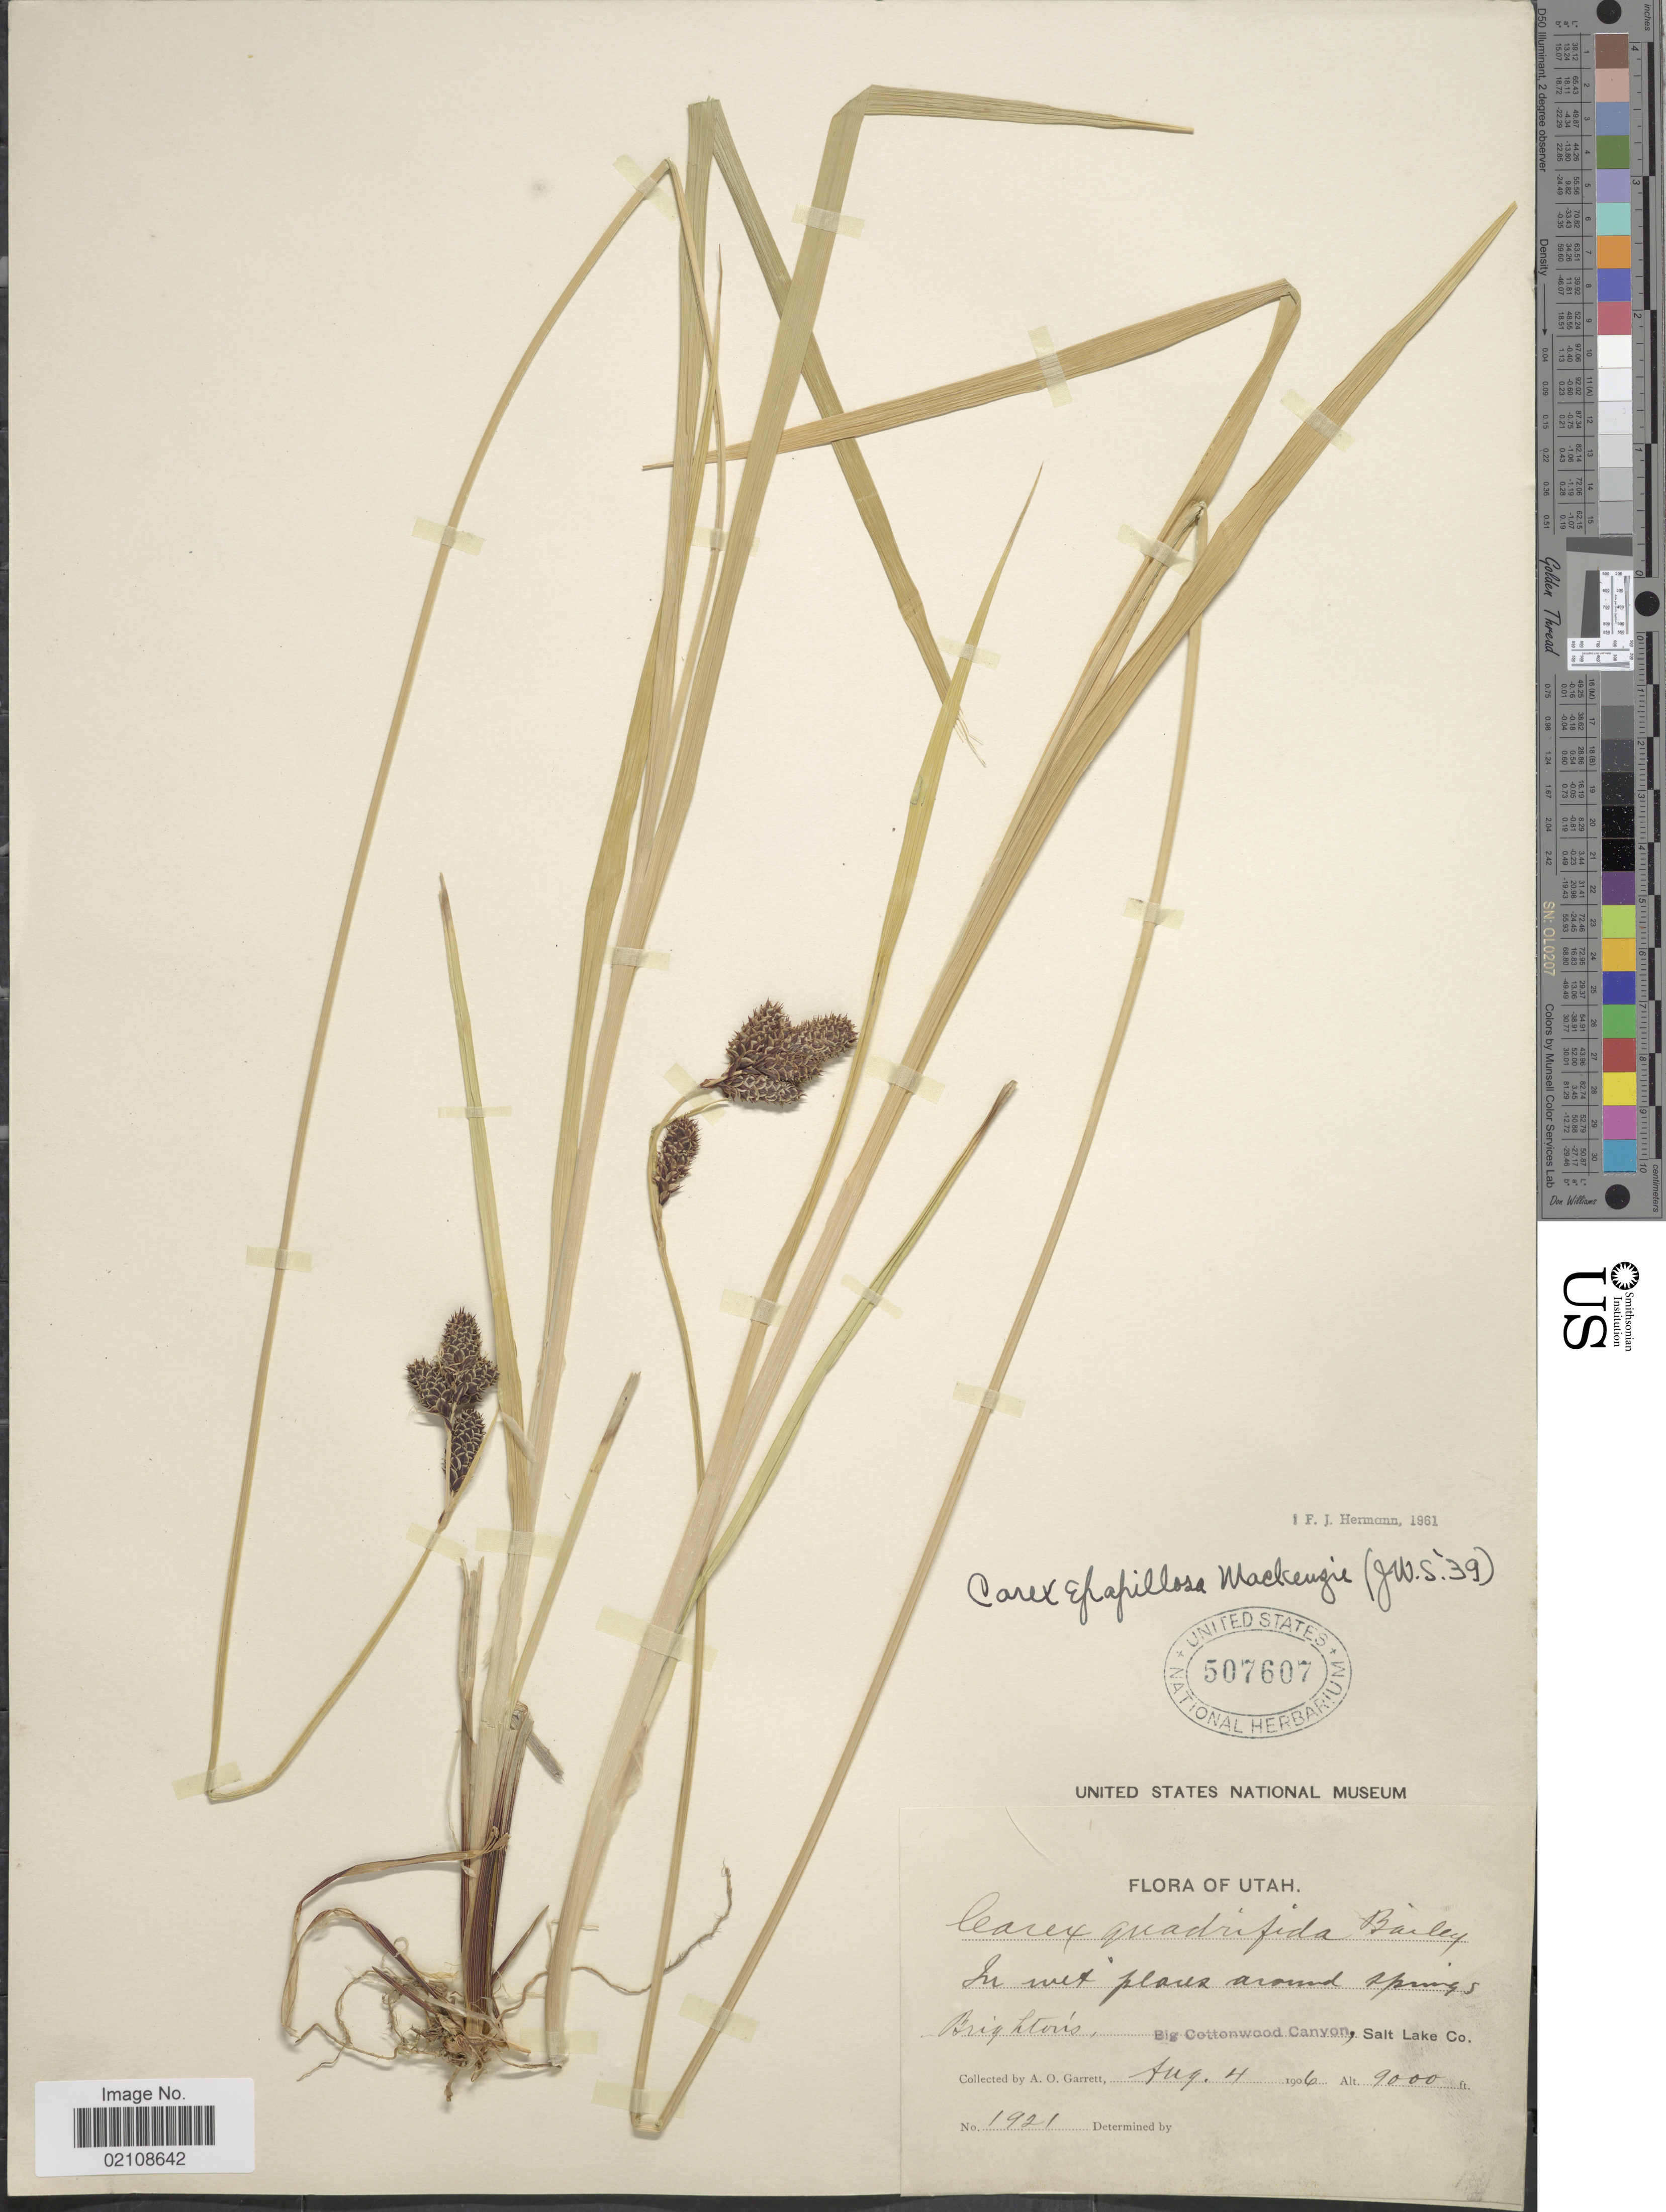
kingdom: Plantae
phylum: Tracheophyta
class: Liliopsida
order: Poales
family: Cyperaceae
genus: Carex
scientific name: Carex epapillosa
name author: Mack.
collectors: A. O. Garrett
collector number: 1921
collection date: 1906-08-04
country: United States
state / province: Utah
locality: In wet places around springs Brighton's, Big Cottownood Canyon, Salt Lake Co.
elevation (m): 2743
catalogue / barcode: US 507607